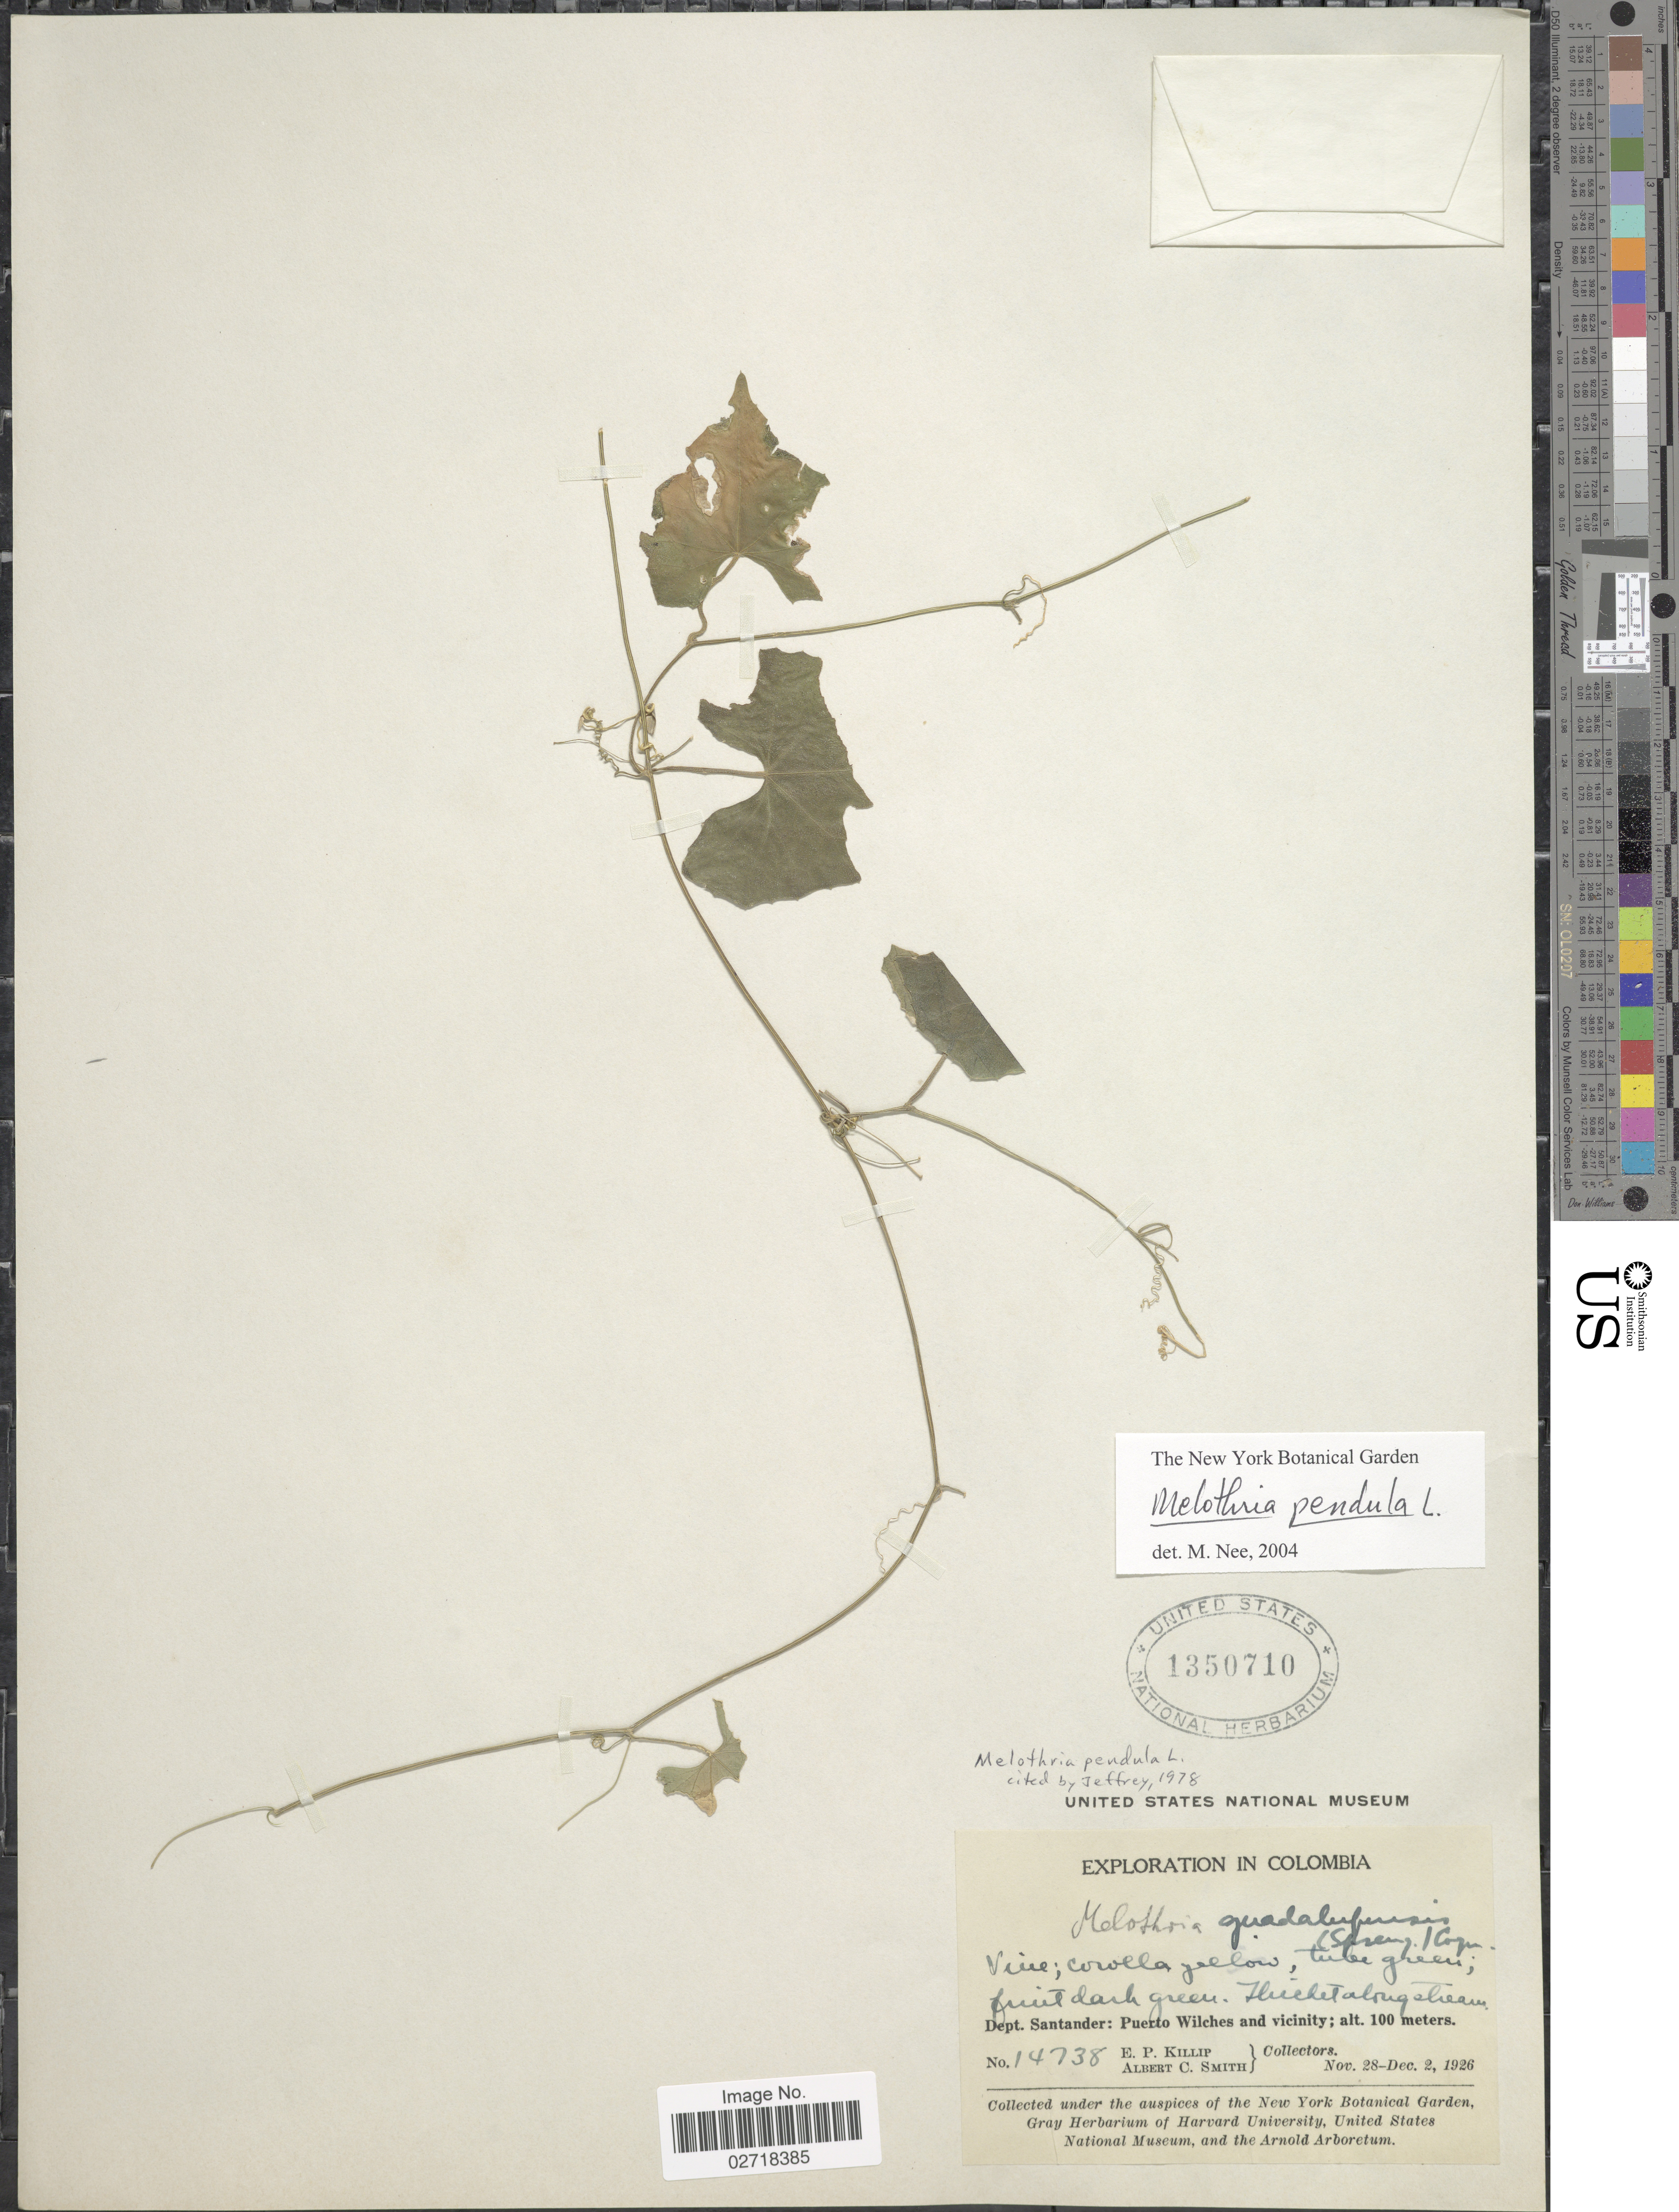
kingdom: Plantae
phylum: Tracheophyta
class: Magnoliopsida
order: Cucurbitales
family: Cucurbitaceae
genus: Melothria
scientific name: Melothria pendula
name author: L.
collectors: E. P. Killip & A. C. Smith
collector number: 14738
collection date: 1926-11-28/1926-12-02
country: Colombia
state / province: Santander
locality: Puerto Wilches and vicinity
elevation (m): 100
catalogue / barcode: US 1350710